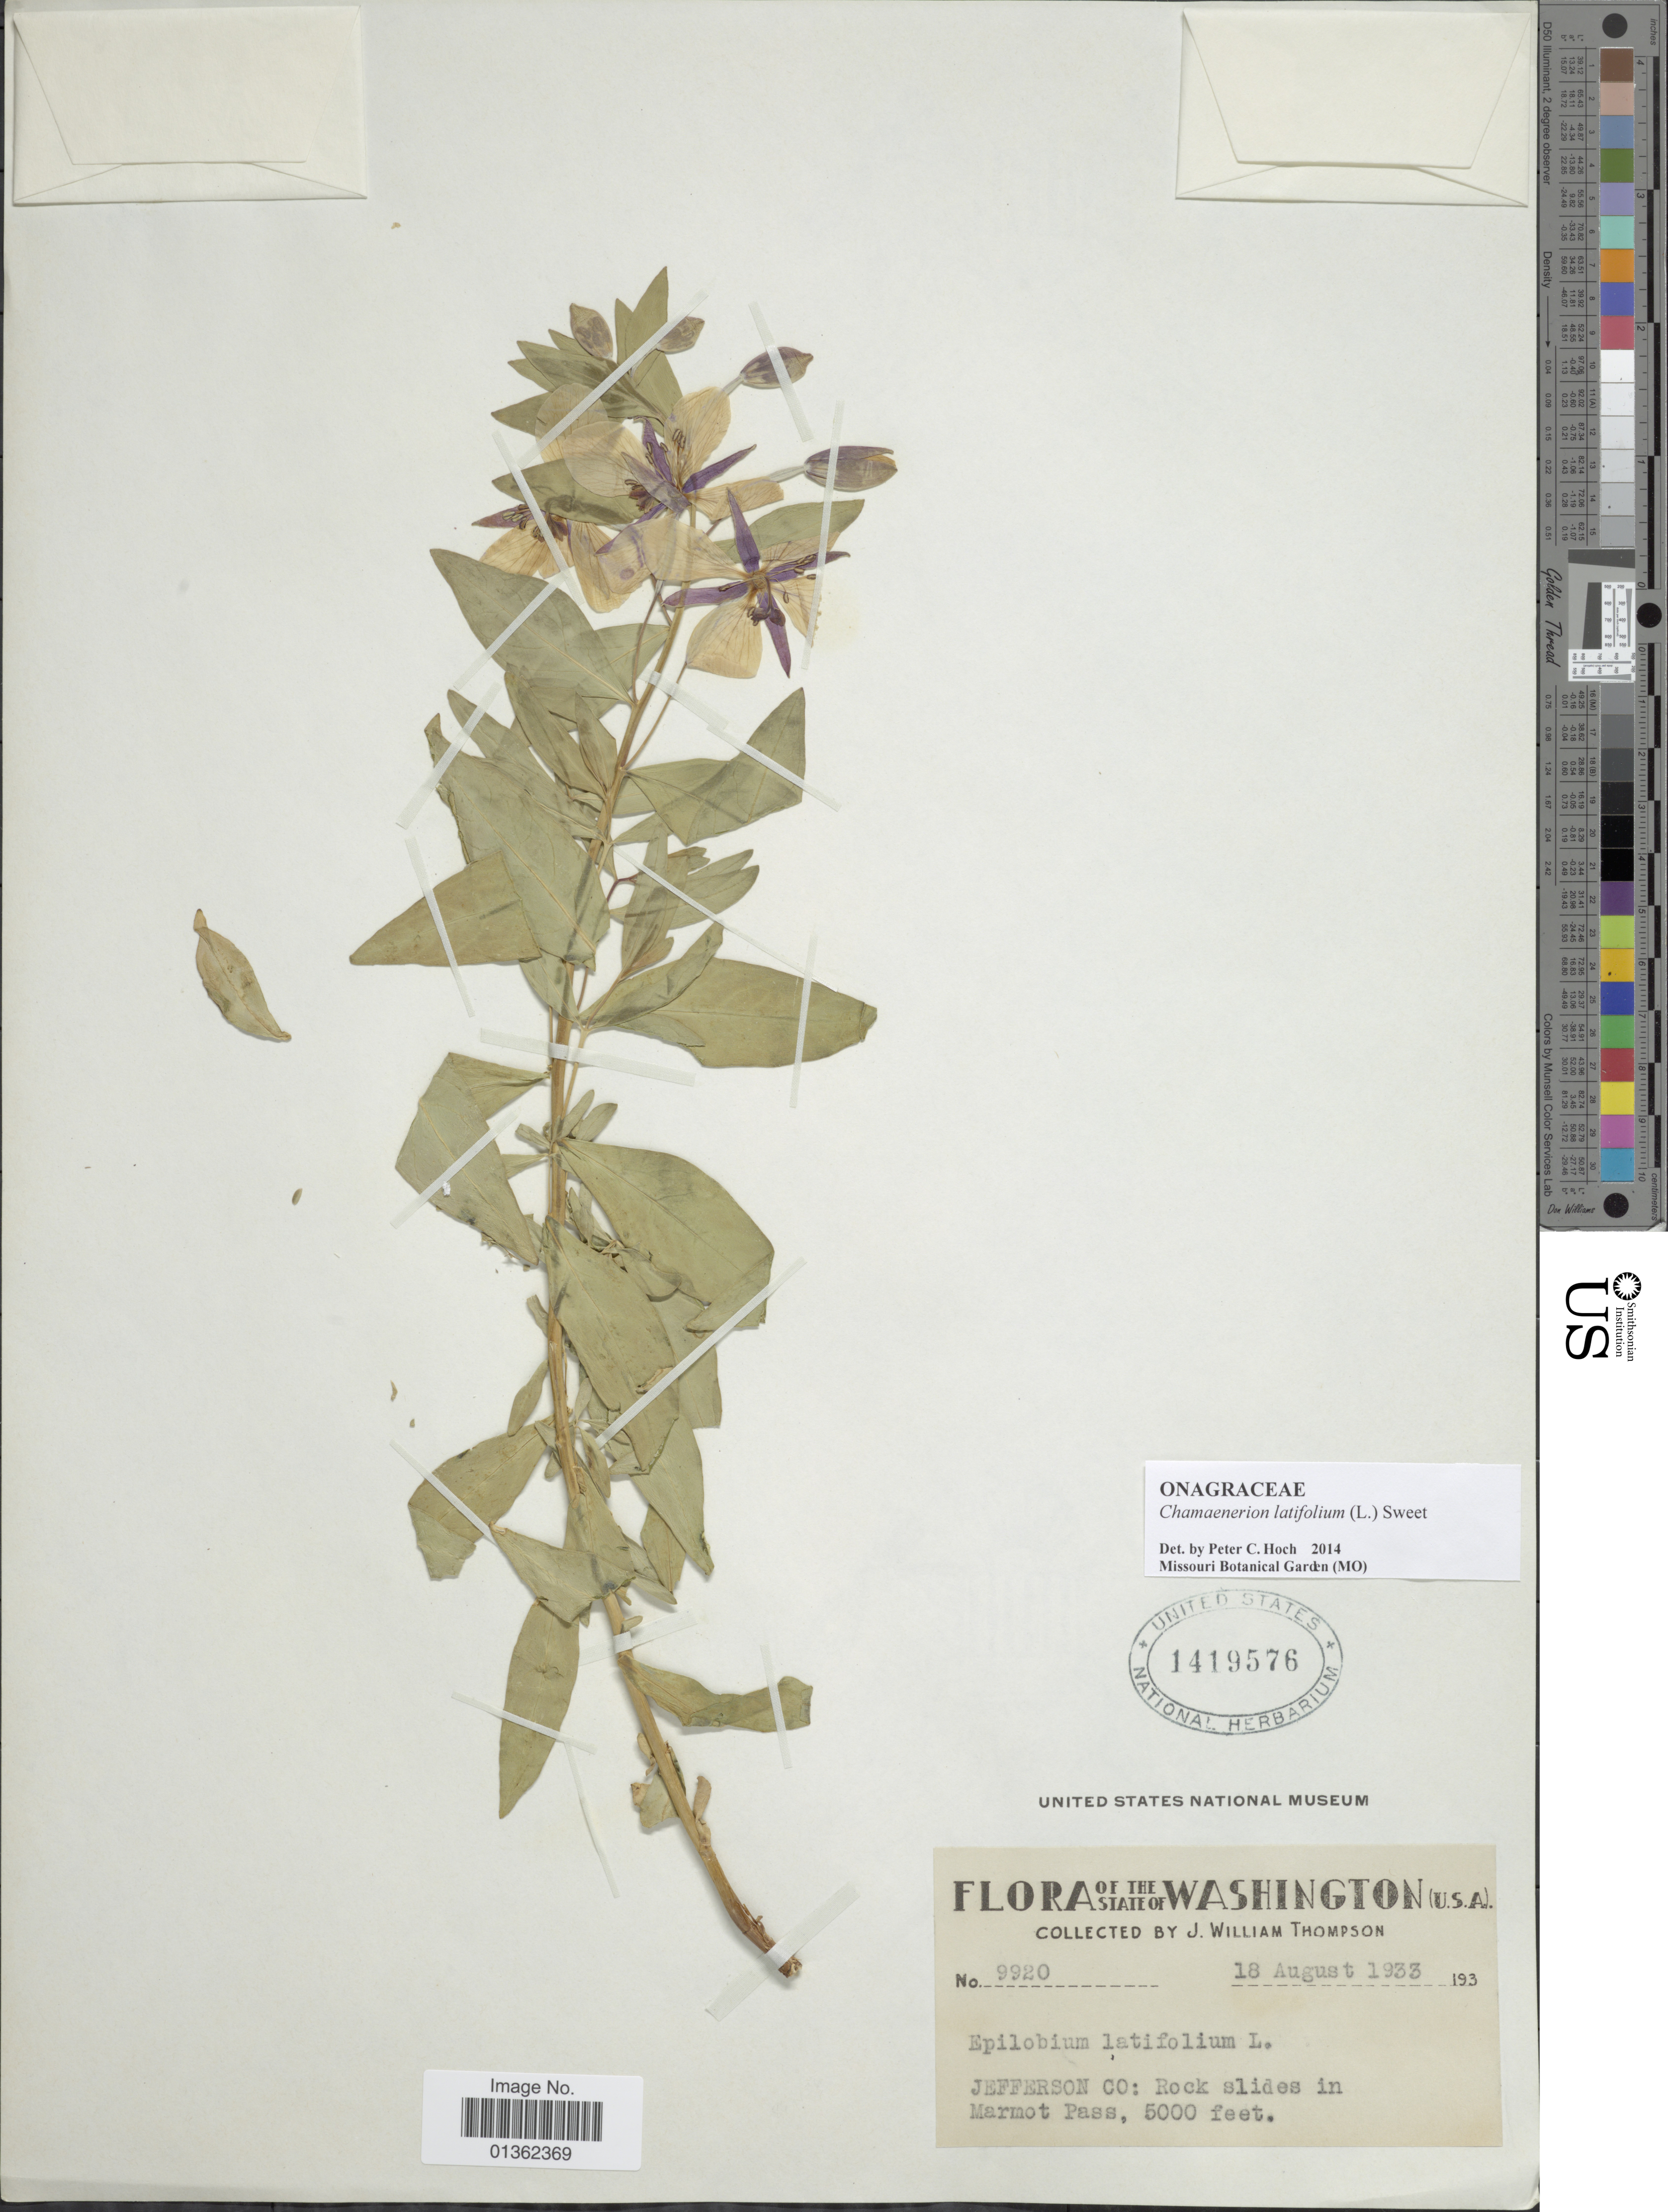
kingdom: Plantae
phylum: Tracheophyta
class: Magnoliopsida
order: Myrtales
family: Onagraceae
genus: Chamaenerion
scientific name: Chamaenerion latifolium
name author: (L.) Th. Fr. & Lange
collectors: J. W. Thompson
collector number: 9920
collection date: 1933-08-18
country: United States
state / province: Washington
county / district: Jefferson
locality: Jefferson Co: Rock slides in Marmot Pass.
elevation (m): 1524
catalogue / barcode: US 1419576